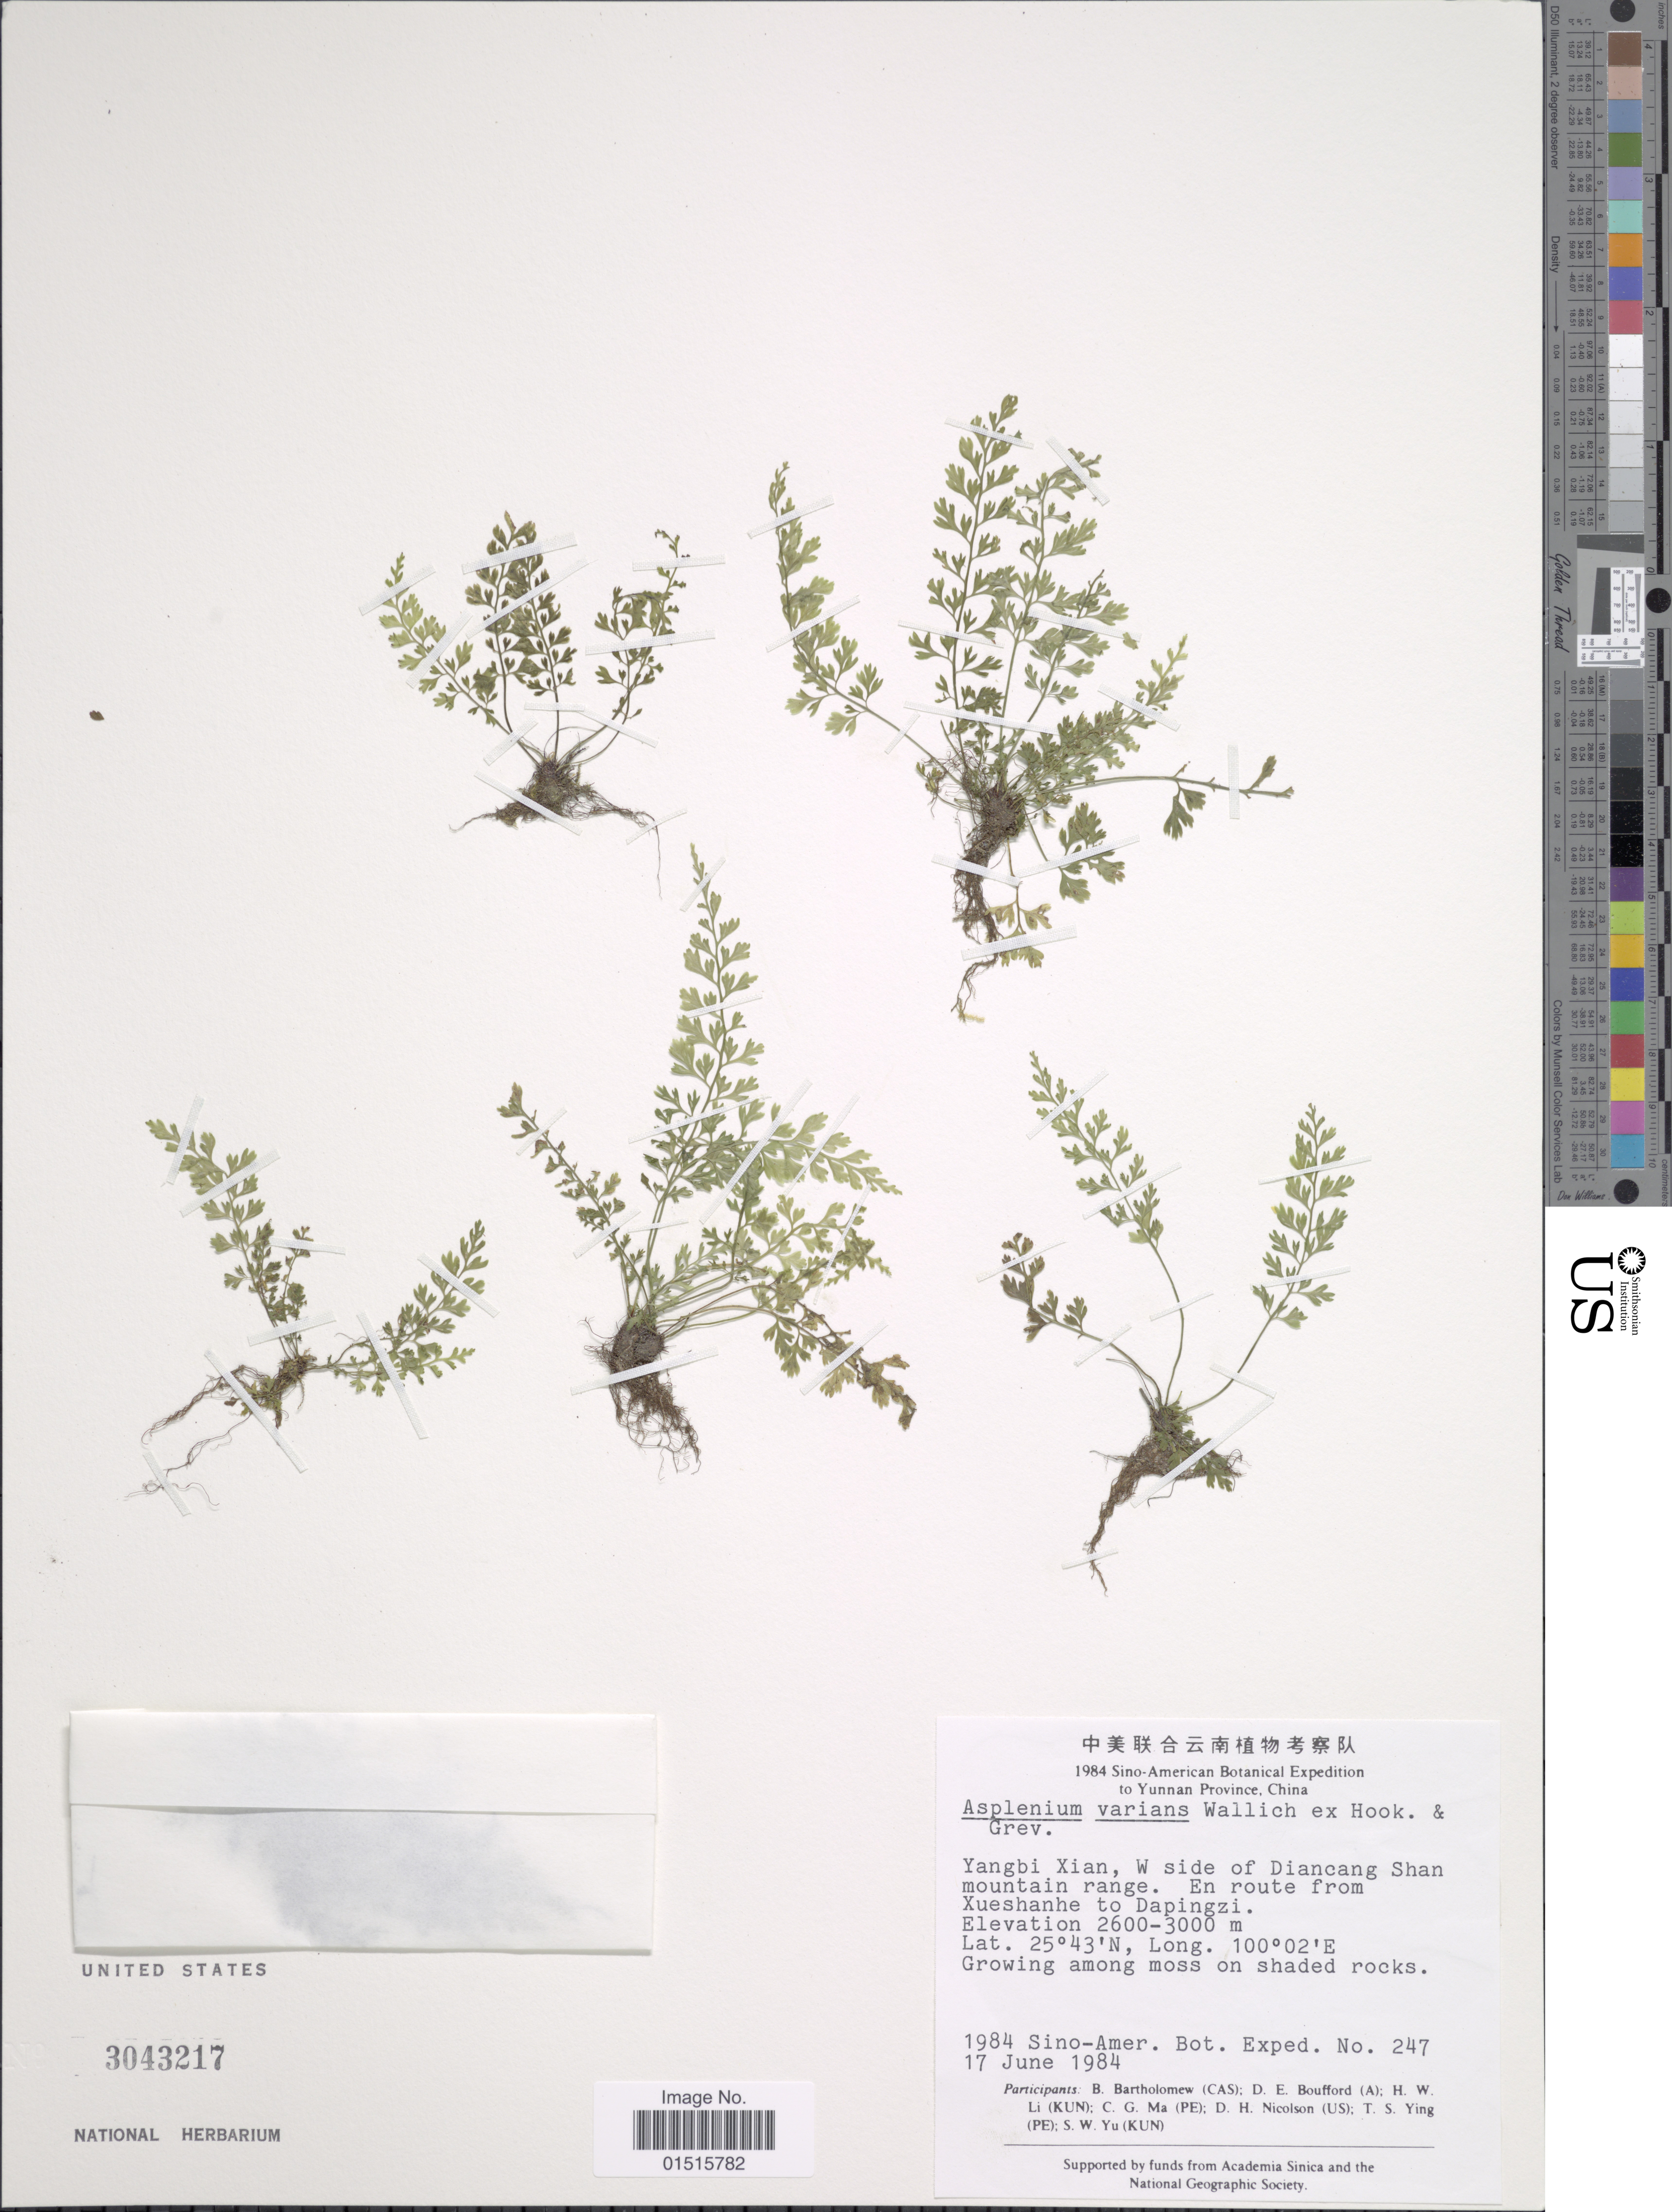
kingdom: Plantae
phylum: Tracheophyta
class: Polypodiopsida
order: Polypodiales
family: Aspleniaceae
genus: Asplenium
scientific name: Asplenium varians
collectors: Sino-Amer. Bot. Exped. 1984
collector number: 247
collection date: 1984-06-17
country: China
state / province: Yunnan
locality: Yangbi Xian, W side of Diancang Shan mountain range. En route from Xueshanhe to Dapingzi. Growing among moss on shaded rocks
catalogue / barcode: US 3043217